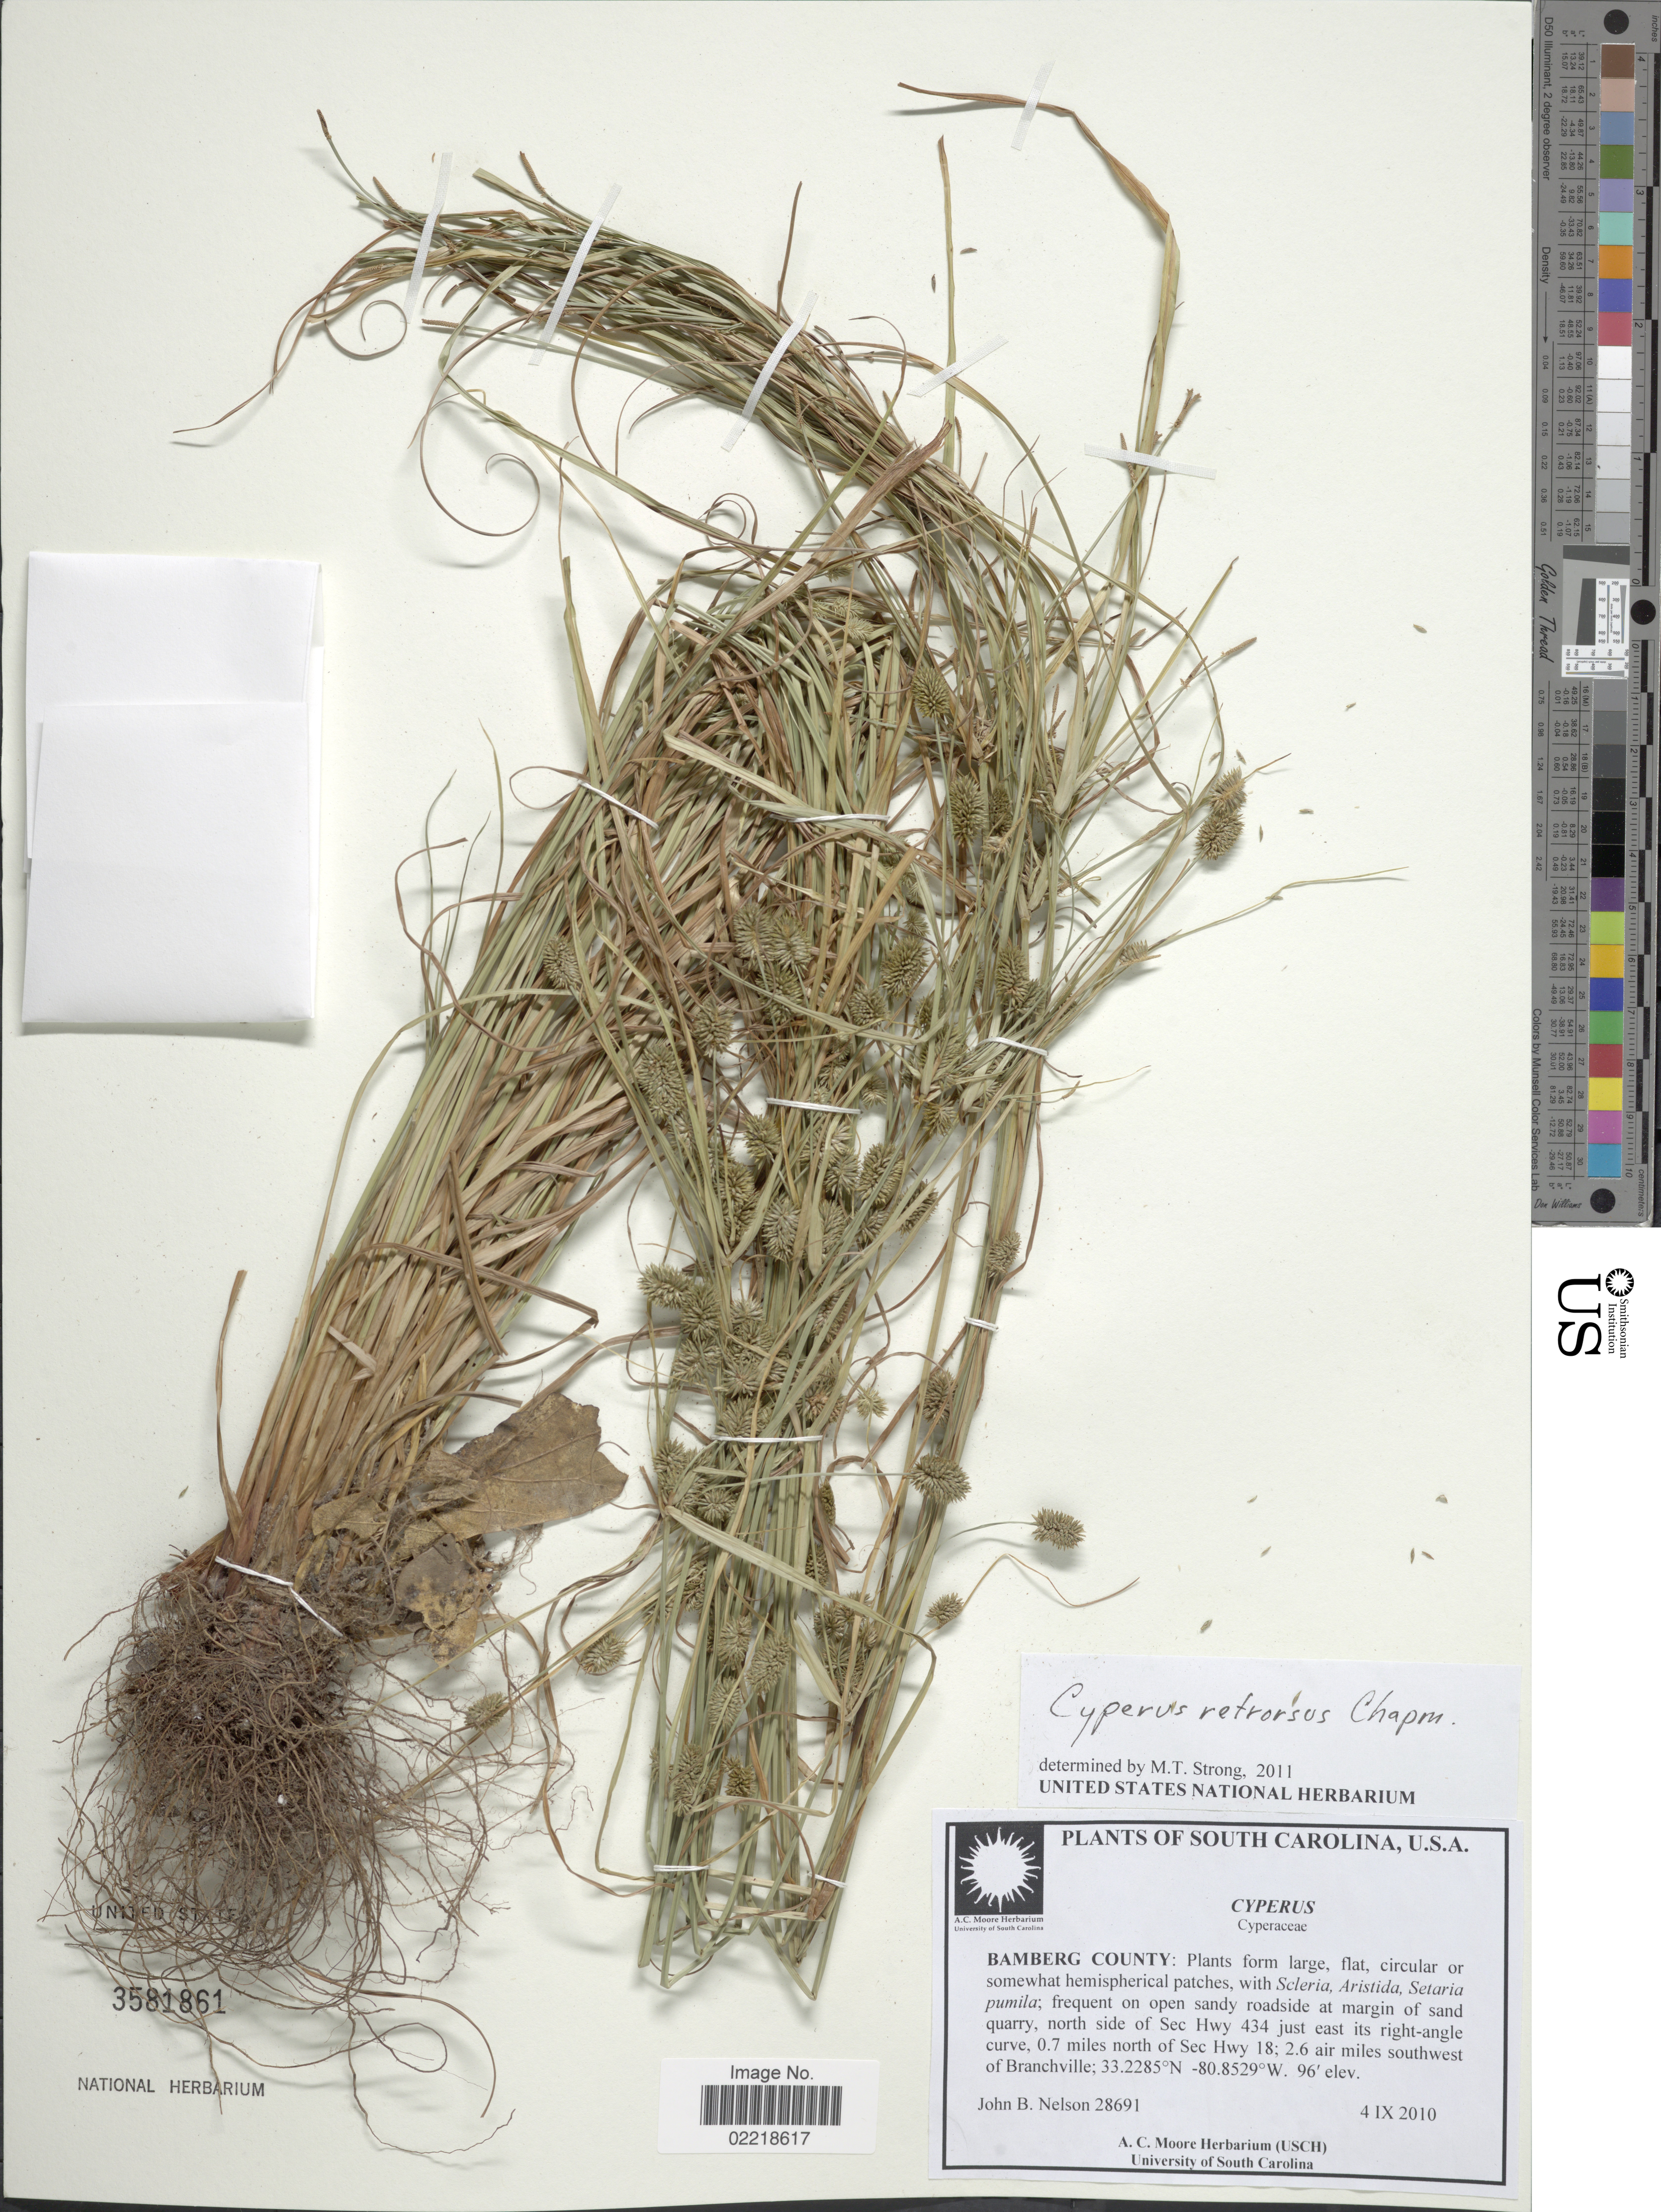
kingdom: Plantae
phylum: Tracheophyta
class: Liliopsida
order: Poales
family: Cyperaceae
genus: Cyperus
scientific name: Cyperus retrorsus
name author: Chapm.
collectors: J. B. Nelson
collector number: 28691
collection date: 2010-09-04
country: United States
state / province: South Carolina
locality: Bamberg County, north side of Sec Hwy 434 just east of its right-angle curve, 0.7 miles north of Sec Hwy 18; 2.6 air miles southwest of Branchville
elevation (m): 29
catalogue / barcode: US 3581861